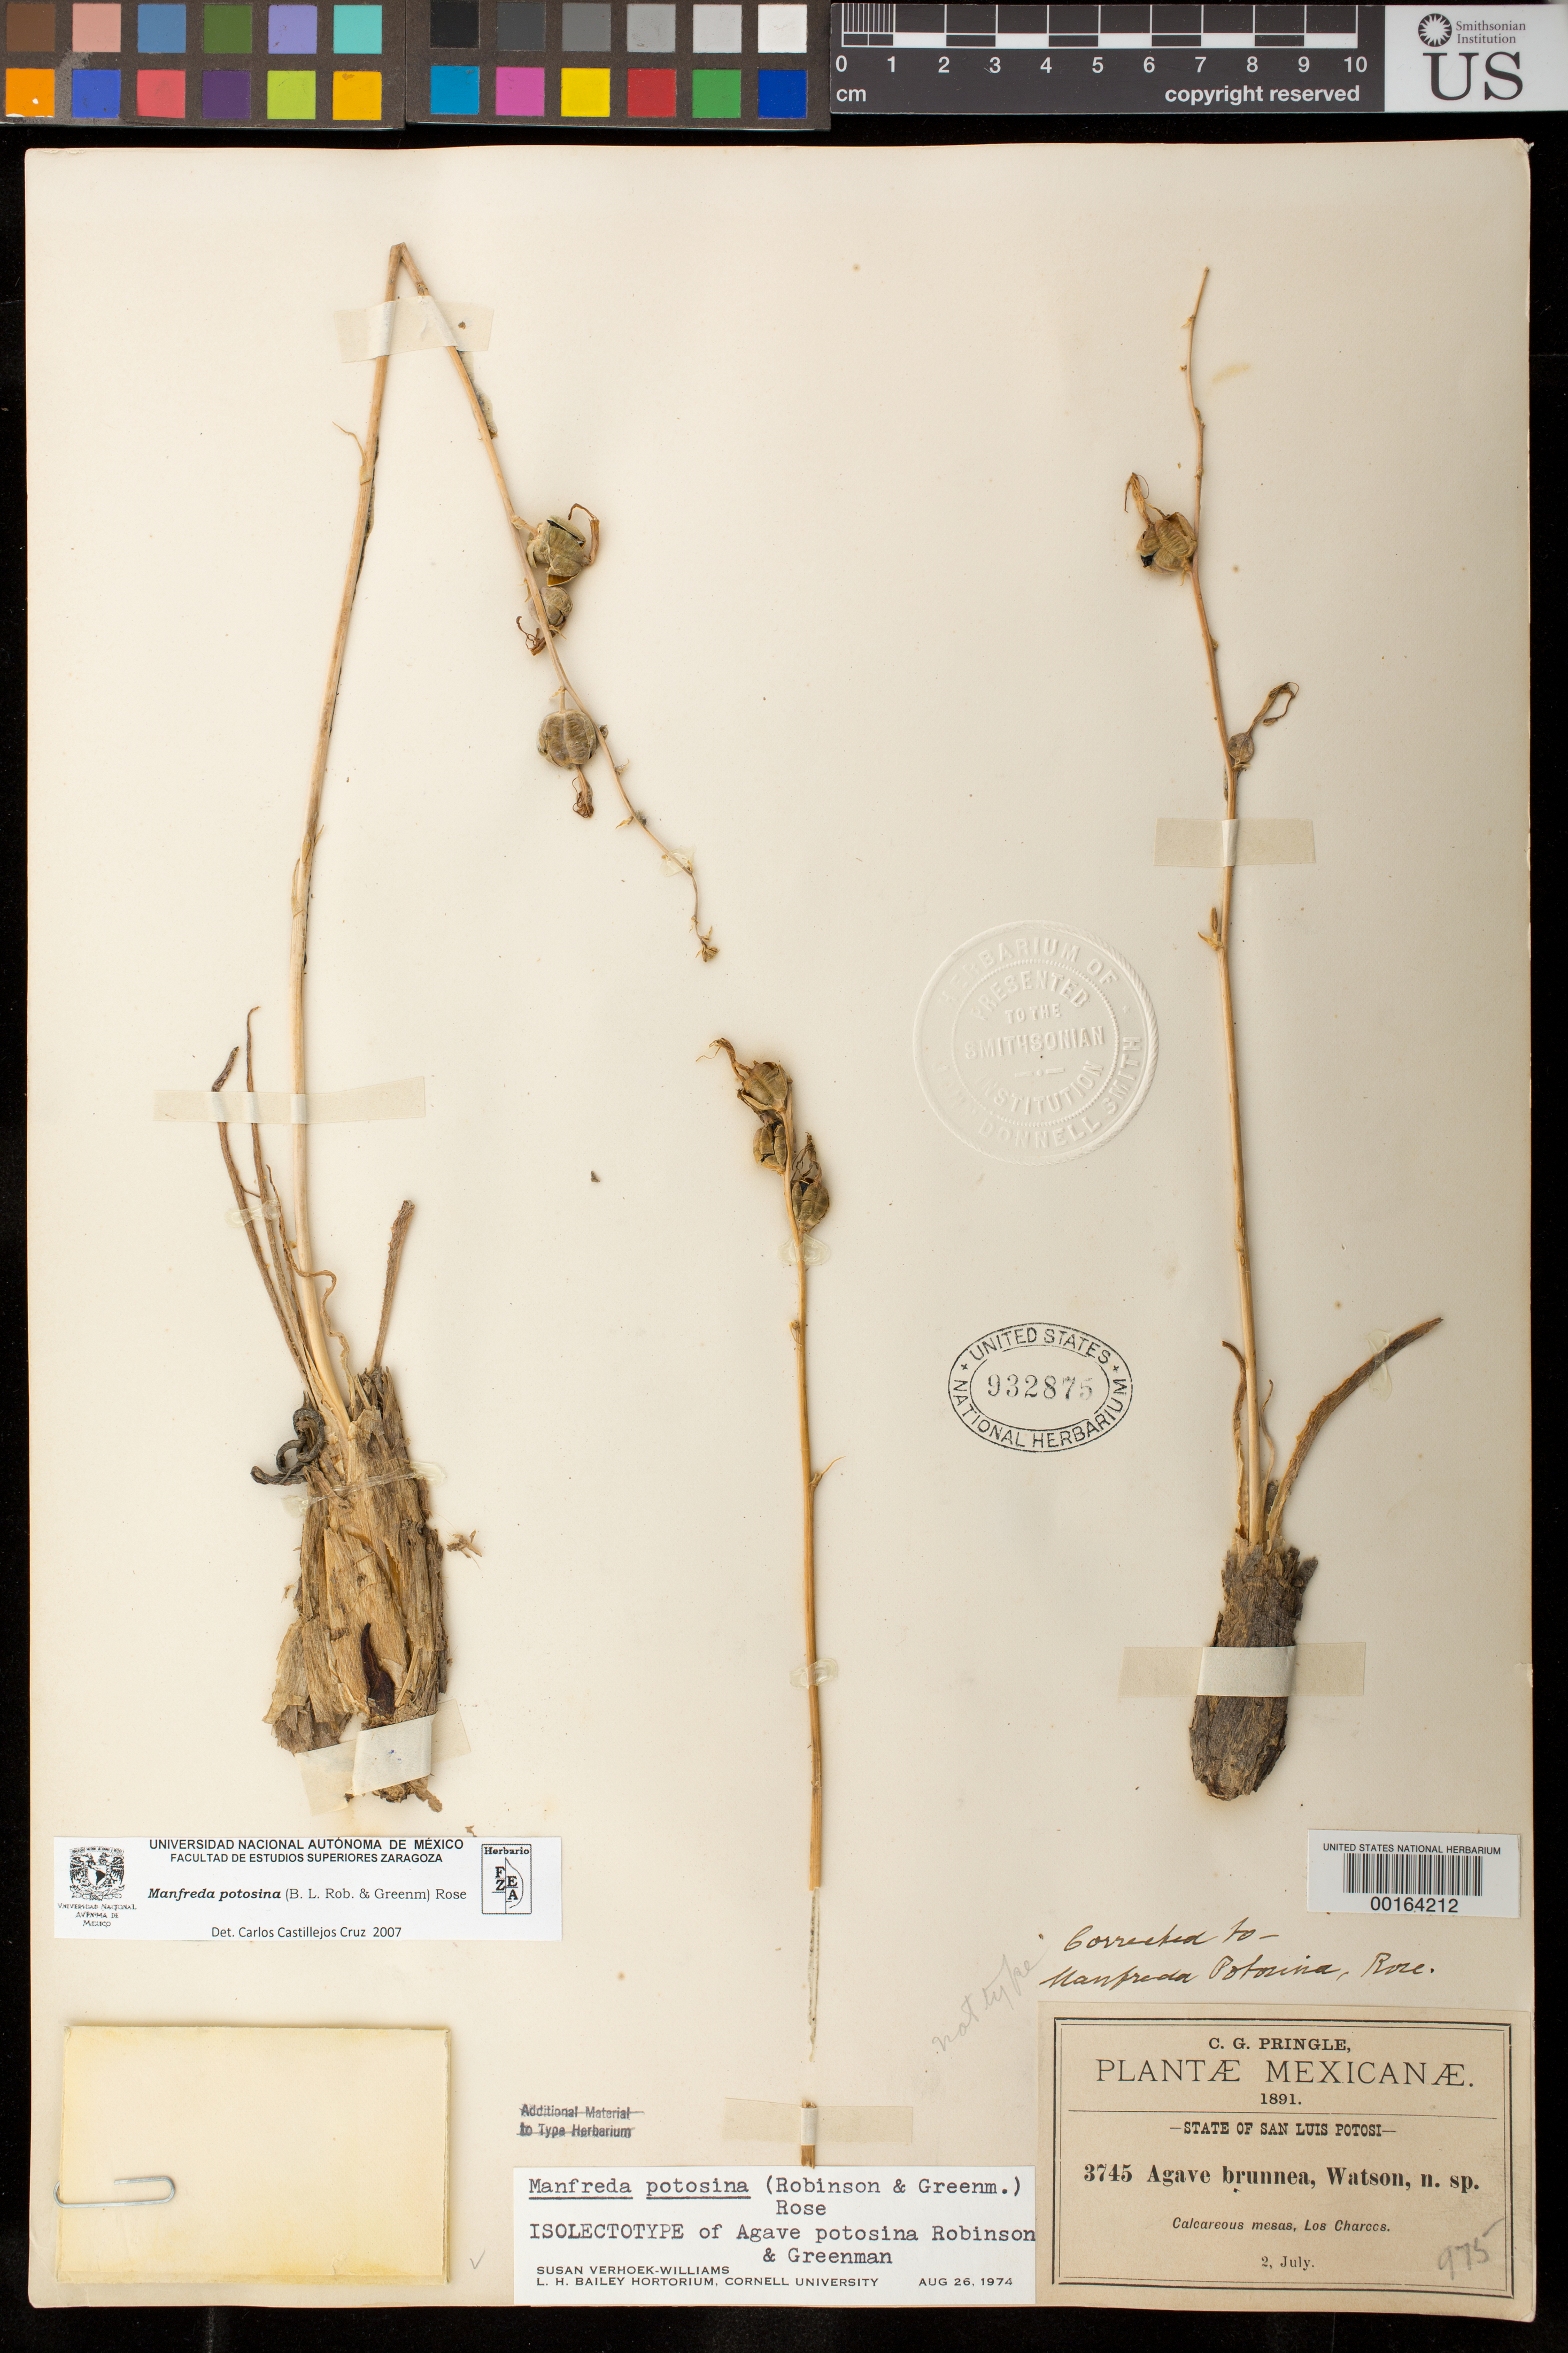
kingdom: Plantae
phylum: Tracheophyta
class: Liliopsida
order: Asparagales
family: Asparagaceae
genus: Agave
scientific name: Agave potosina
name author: B.L. Rob. & Greenm.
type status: Type Collection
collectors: C. G. Pringle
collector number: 3745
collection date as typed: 02 Jul 1891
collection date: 1891-07-02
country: Mexico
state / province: San Luis Potosí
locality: Los charcos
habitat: Calcareous mesas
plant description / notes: Annotated as isolectotype by E. Verhoek-Williams (1974); lectotypification in thesis only, not validly published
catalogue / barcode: US 932875